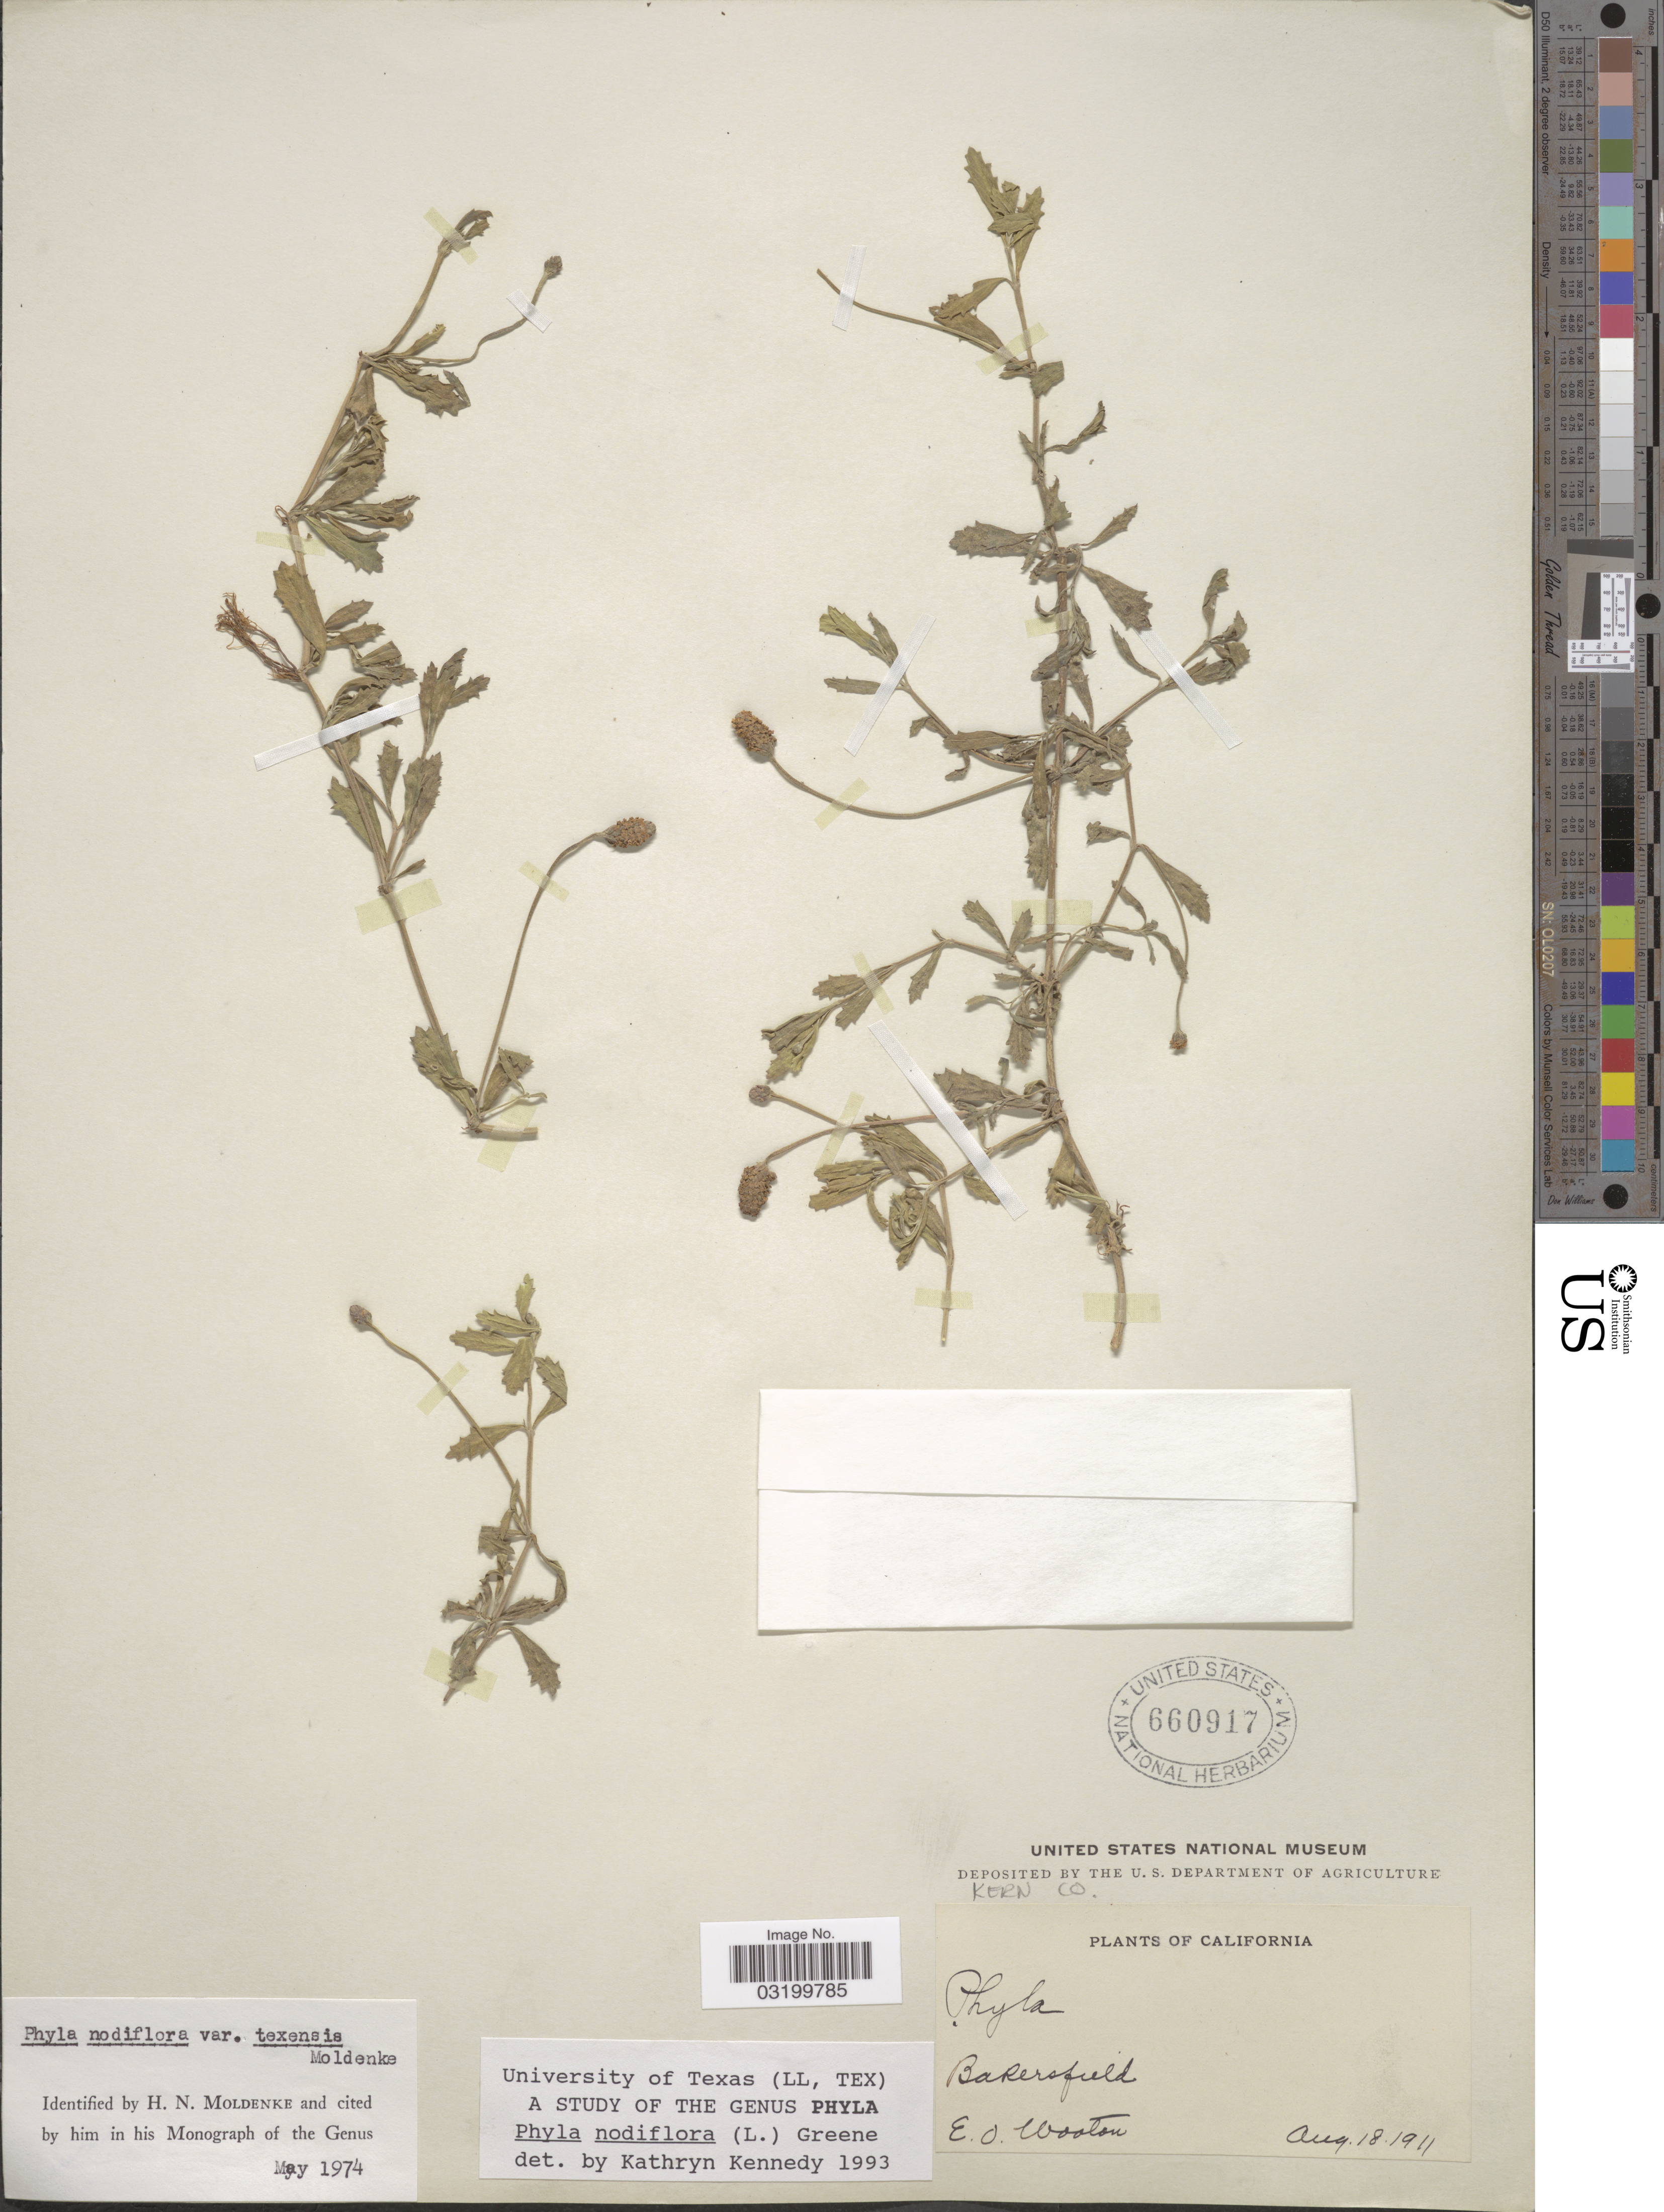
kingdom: Plantae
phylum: Tracheophyta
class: Magnoliopsida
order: Lamiales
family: Verbenaceae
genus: Phyla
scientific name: Phyla nodiflora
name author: (L.) Greene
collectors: E. O. Wooton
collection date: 1911-08-18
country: United States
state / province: California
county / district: Kern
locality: Kern Co. Bakersfield.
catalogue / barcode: US 660917